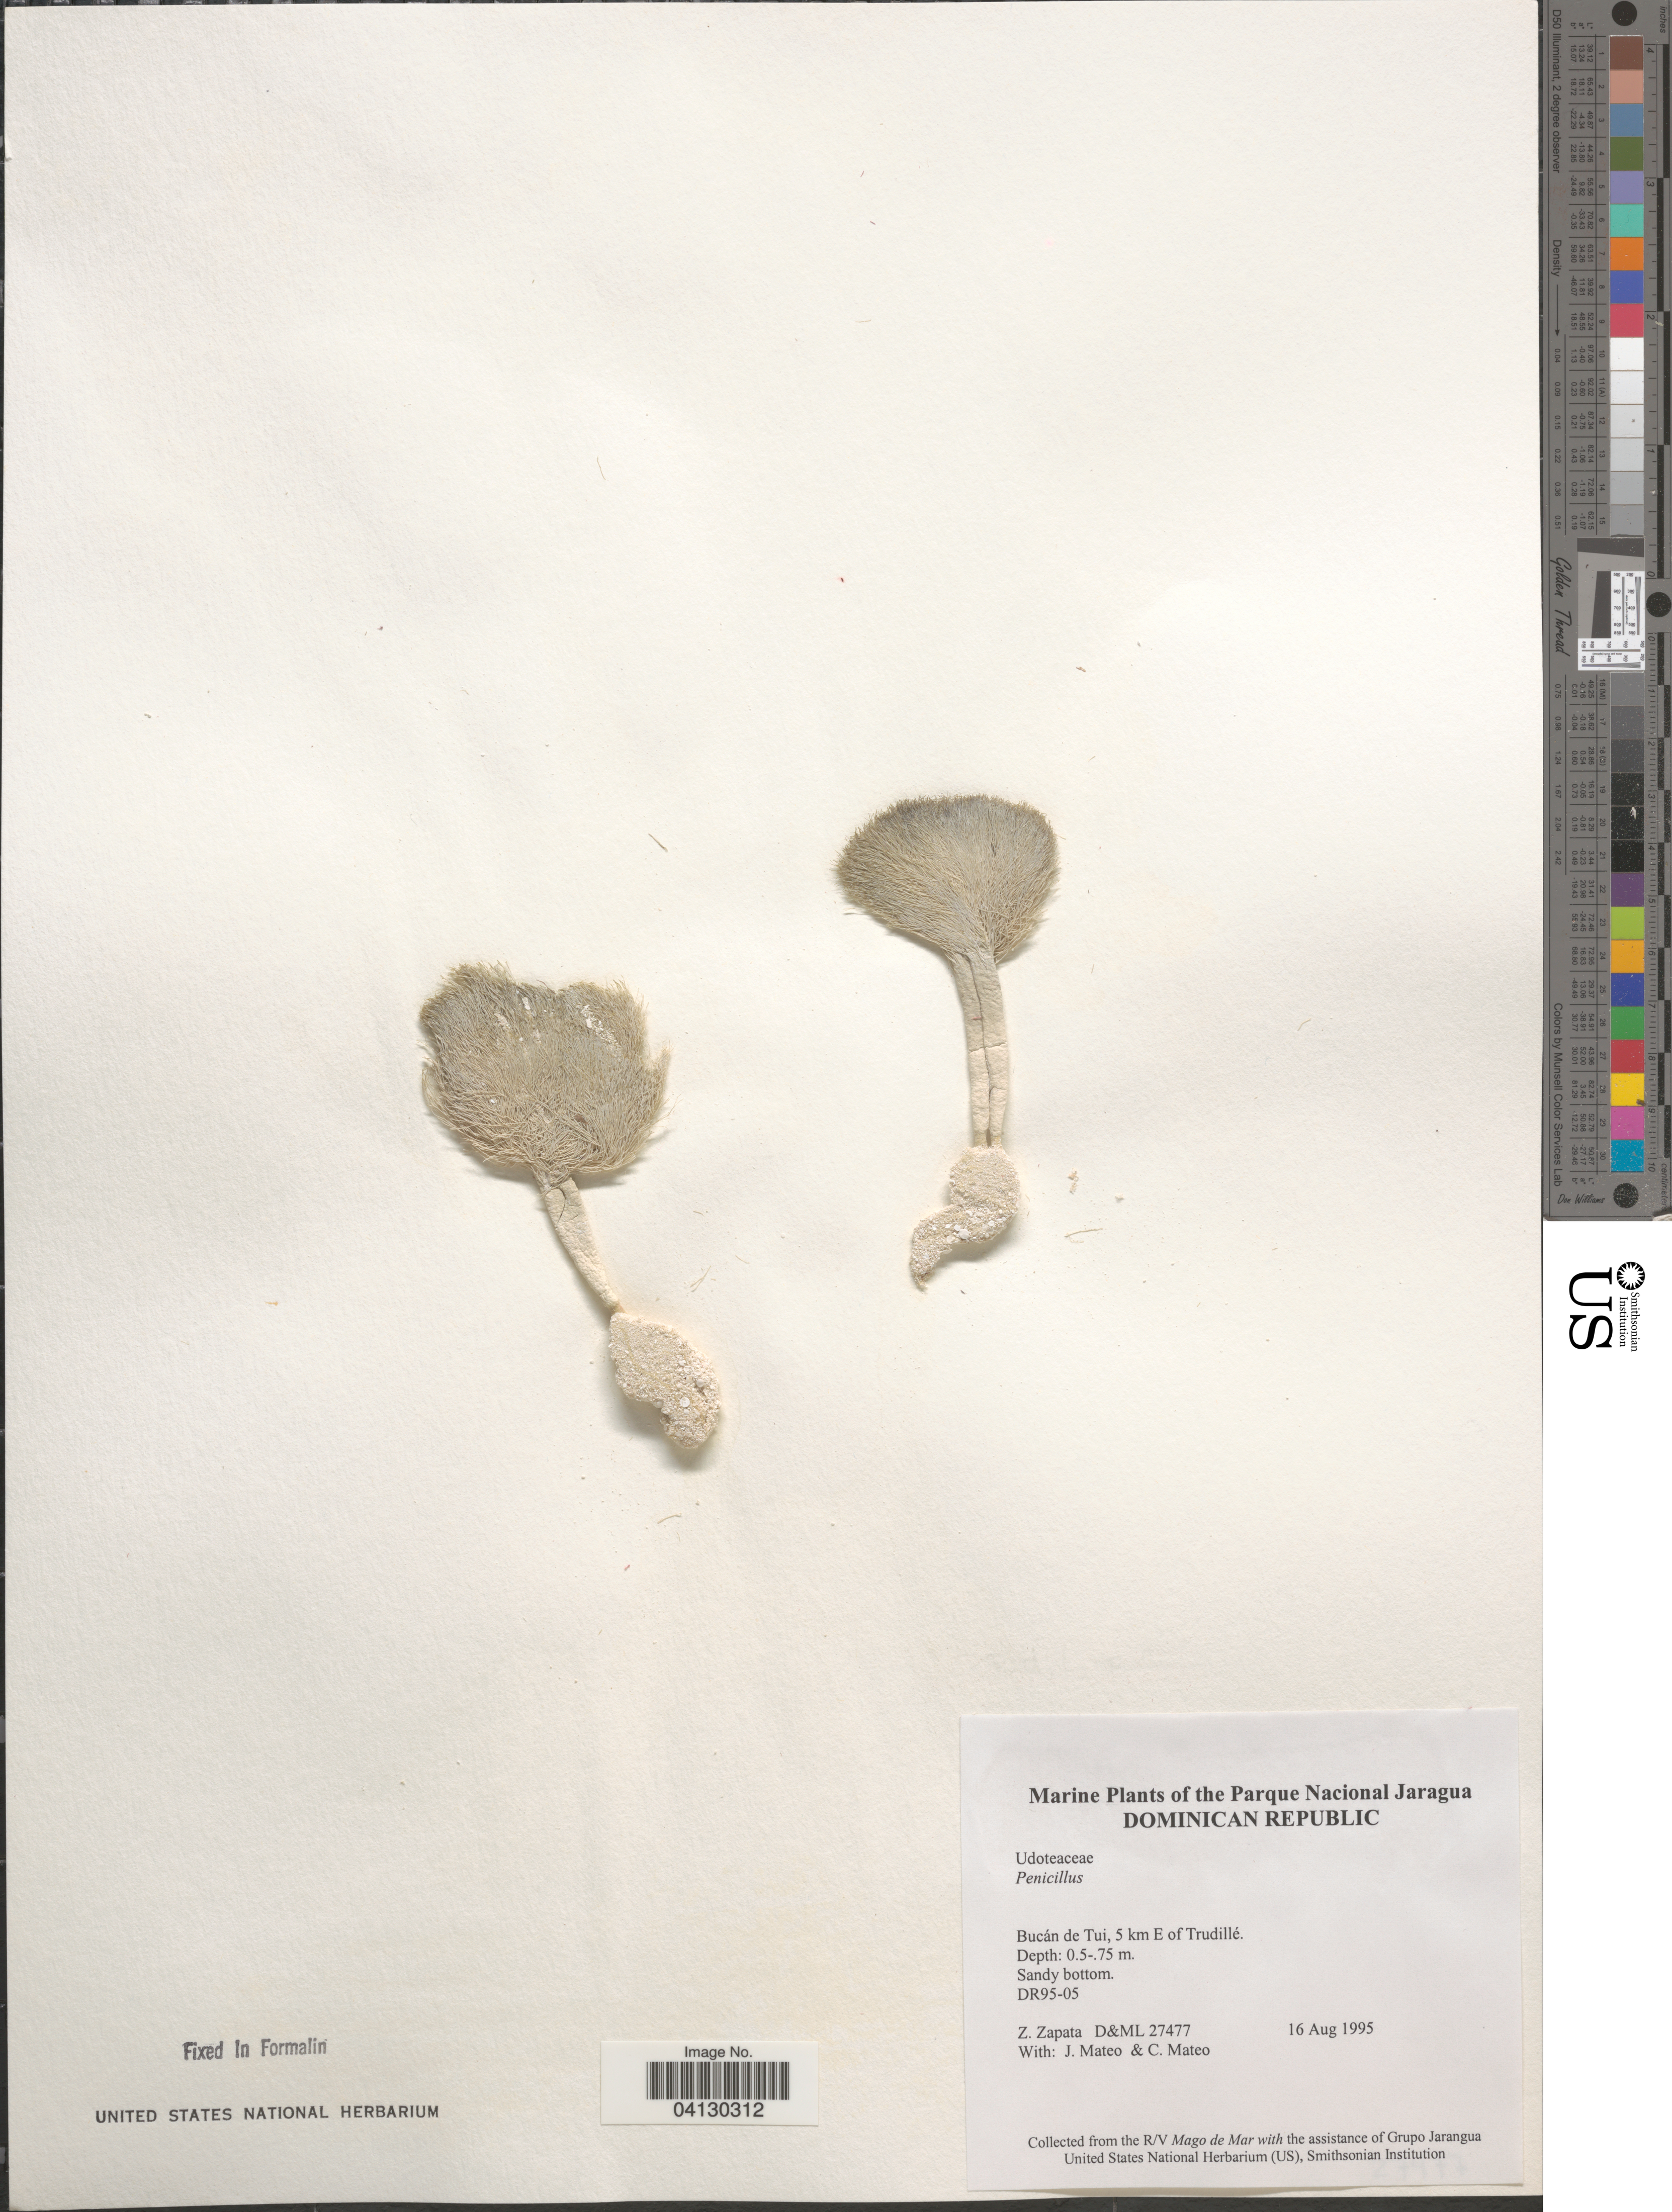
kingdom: Plantae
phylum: Chlorophyta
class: Ulvophyceae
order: Bryopsidales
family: Udoteaceae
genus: Penicillus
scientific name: Penicillus sp.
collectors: Z. Zapata, J. Mateo & C. Mateo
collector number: D&ML27477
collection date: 1995-08-16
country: Dominican Republic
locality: The Parque Nacional Jaragua. Bucán de Tui, 5 km E of Trudillé.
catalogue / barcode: US 328943